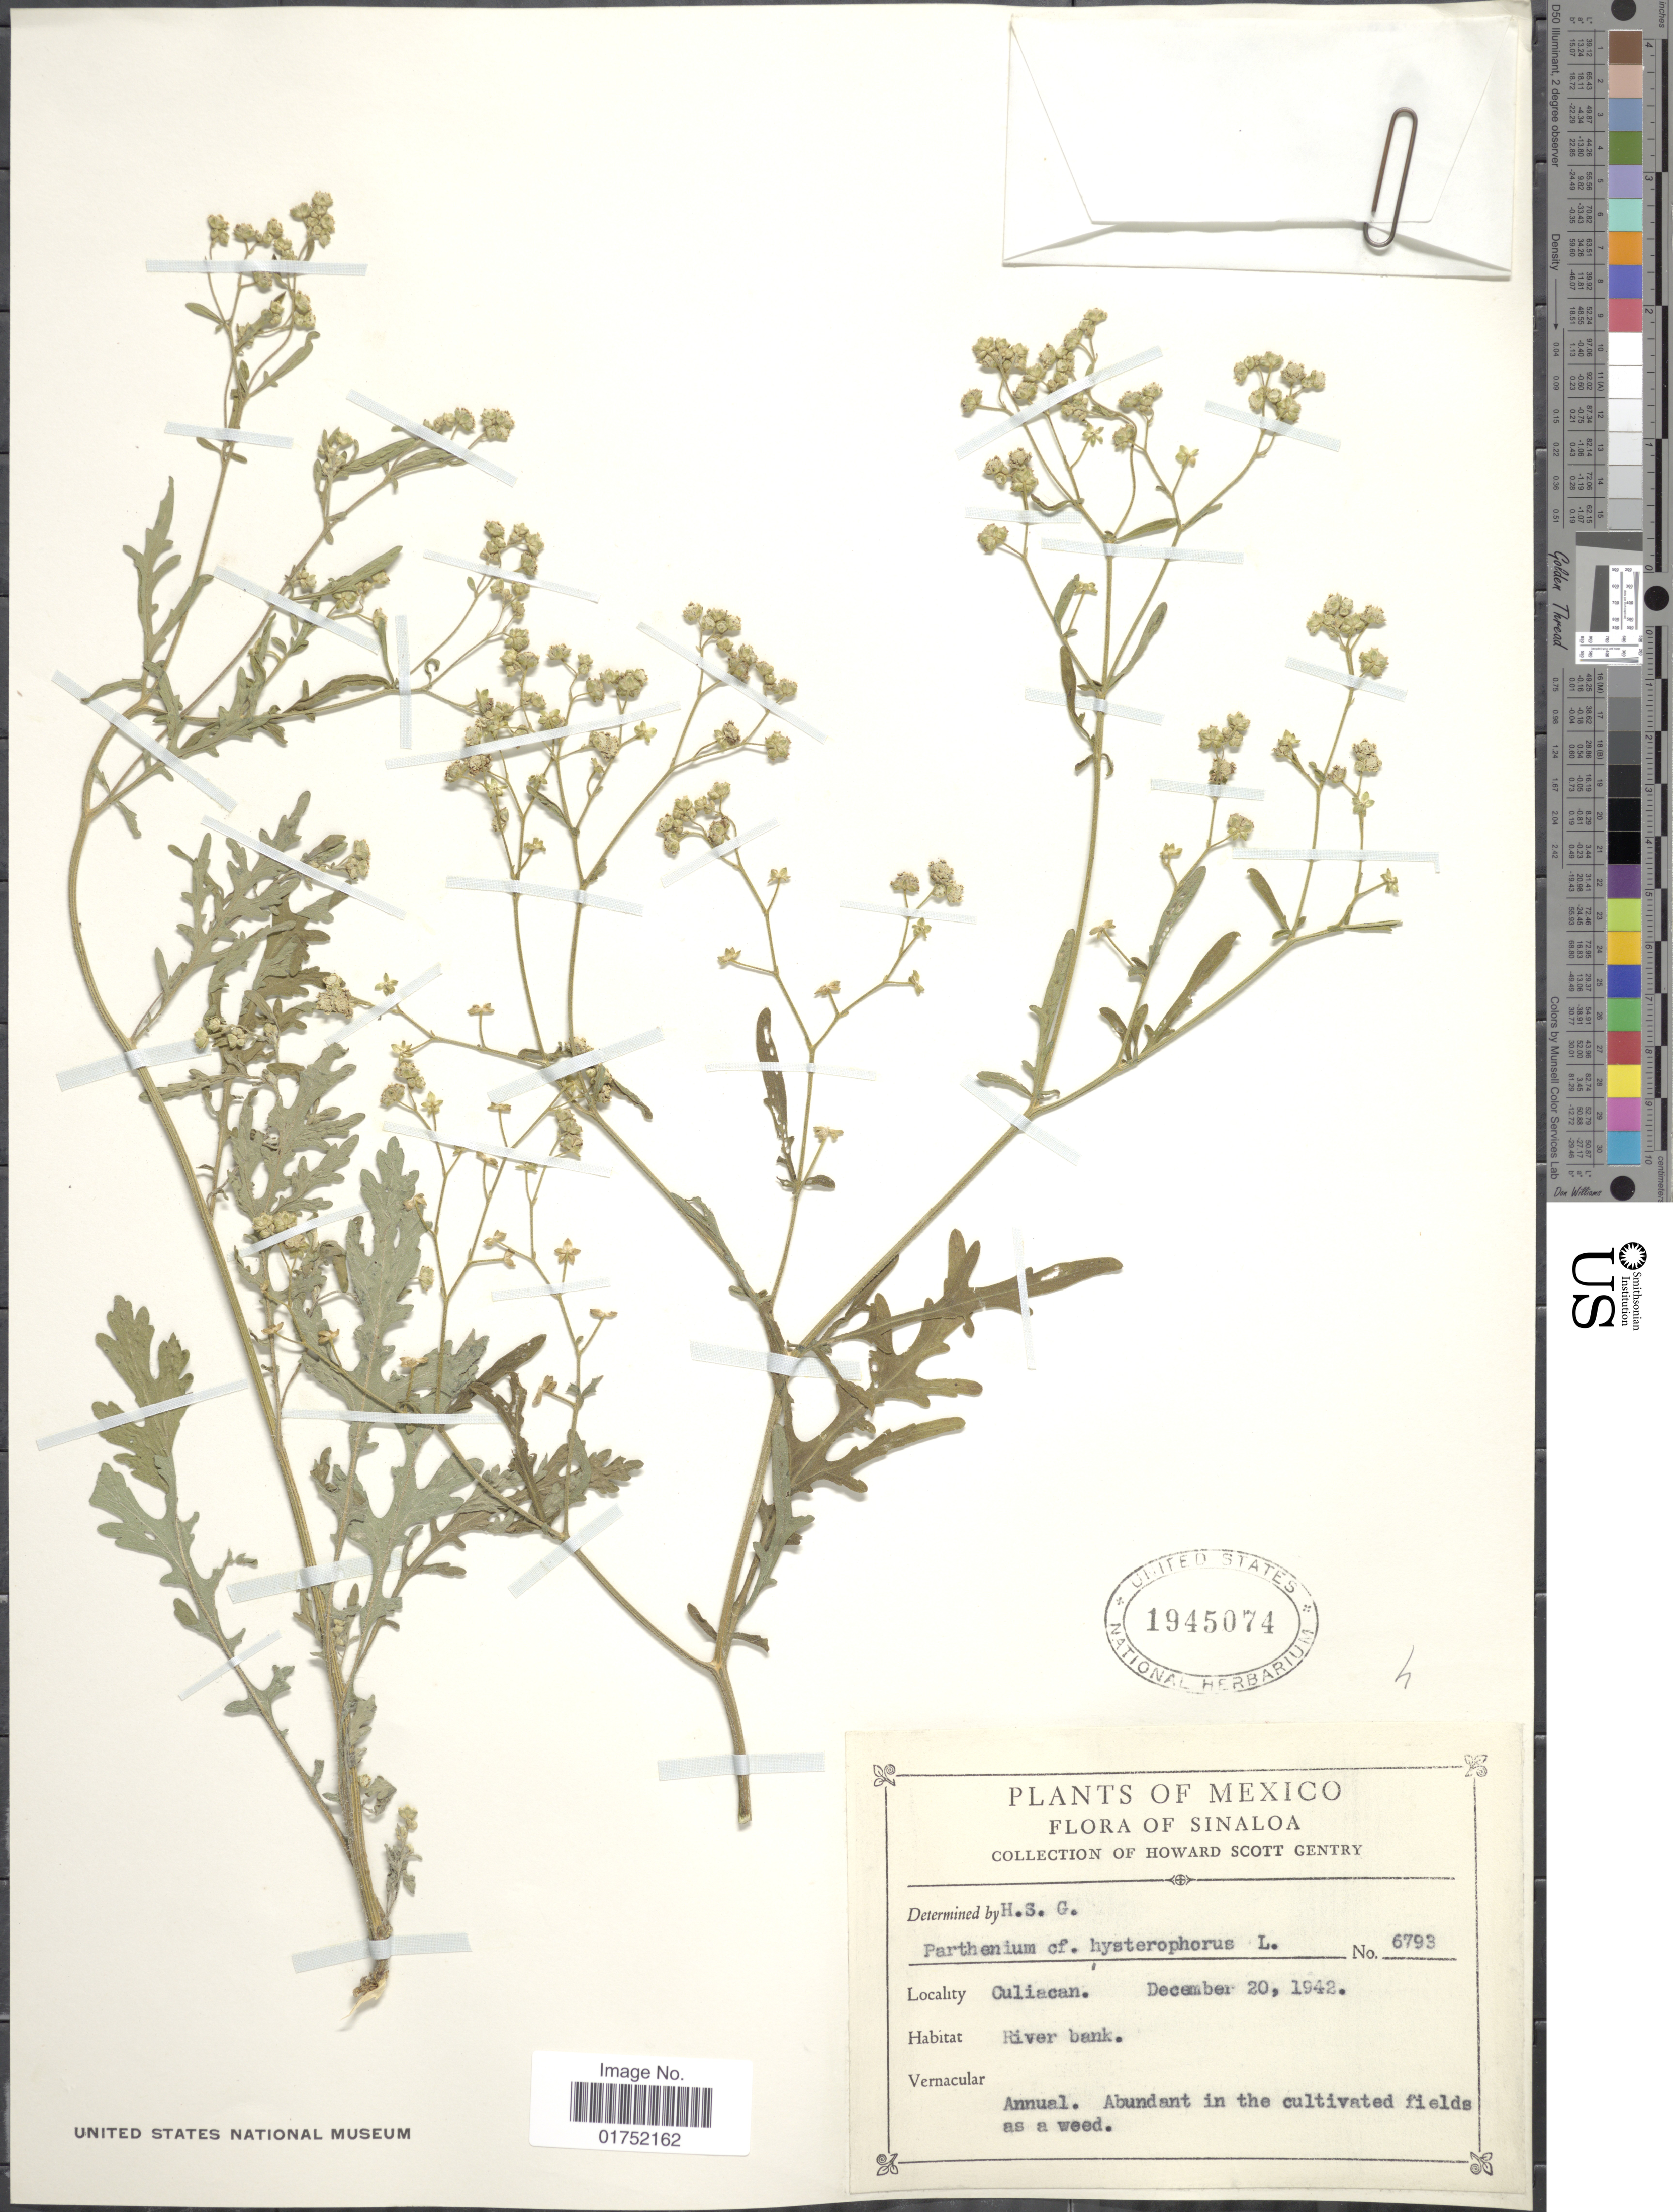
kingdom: Plantae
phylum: Tracheophyta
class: Magnoliopsida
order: Asterales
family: Asteraceae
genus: Parthenium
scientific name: Parthenium hysterophorus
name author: L.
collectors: H. S. Gentry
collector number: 6793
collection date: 1942-12-20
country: Mexico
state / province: Sinaloa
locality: Culiacan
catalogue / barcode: US 1945074